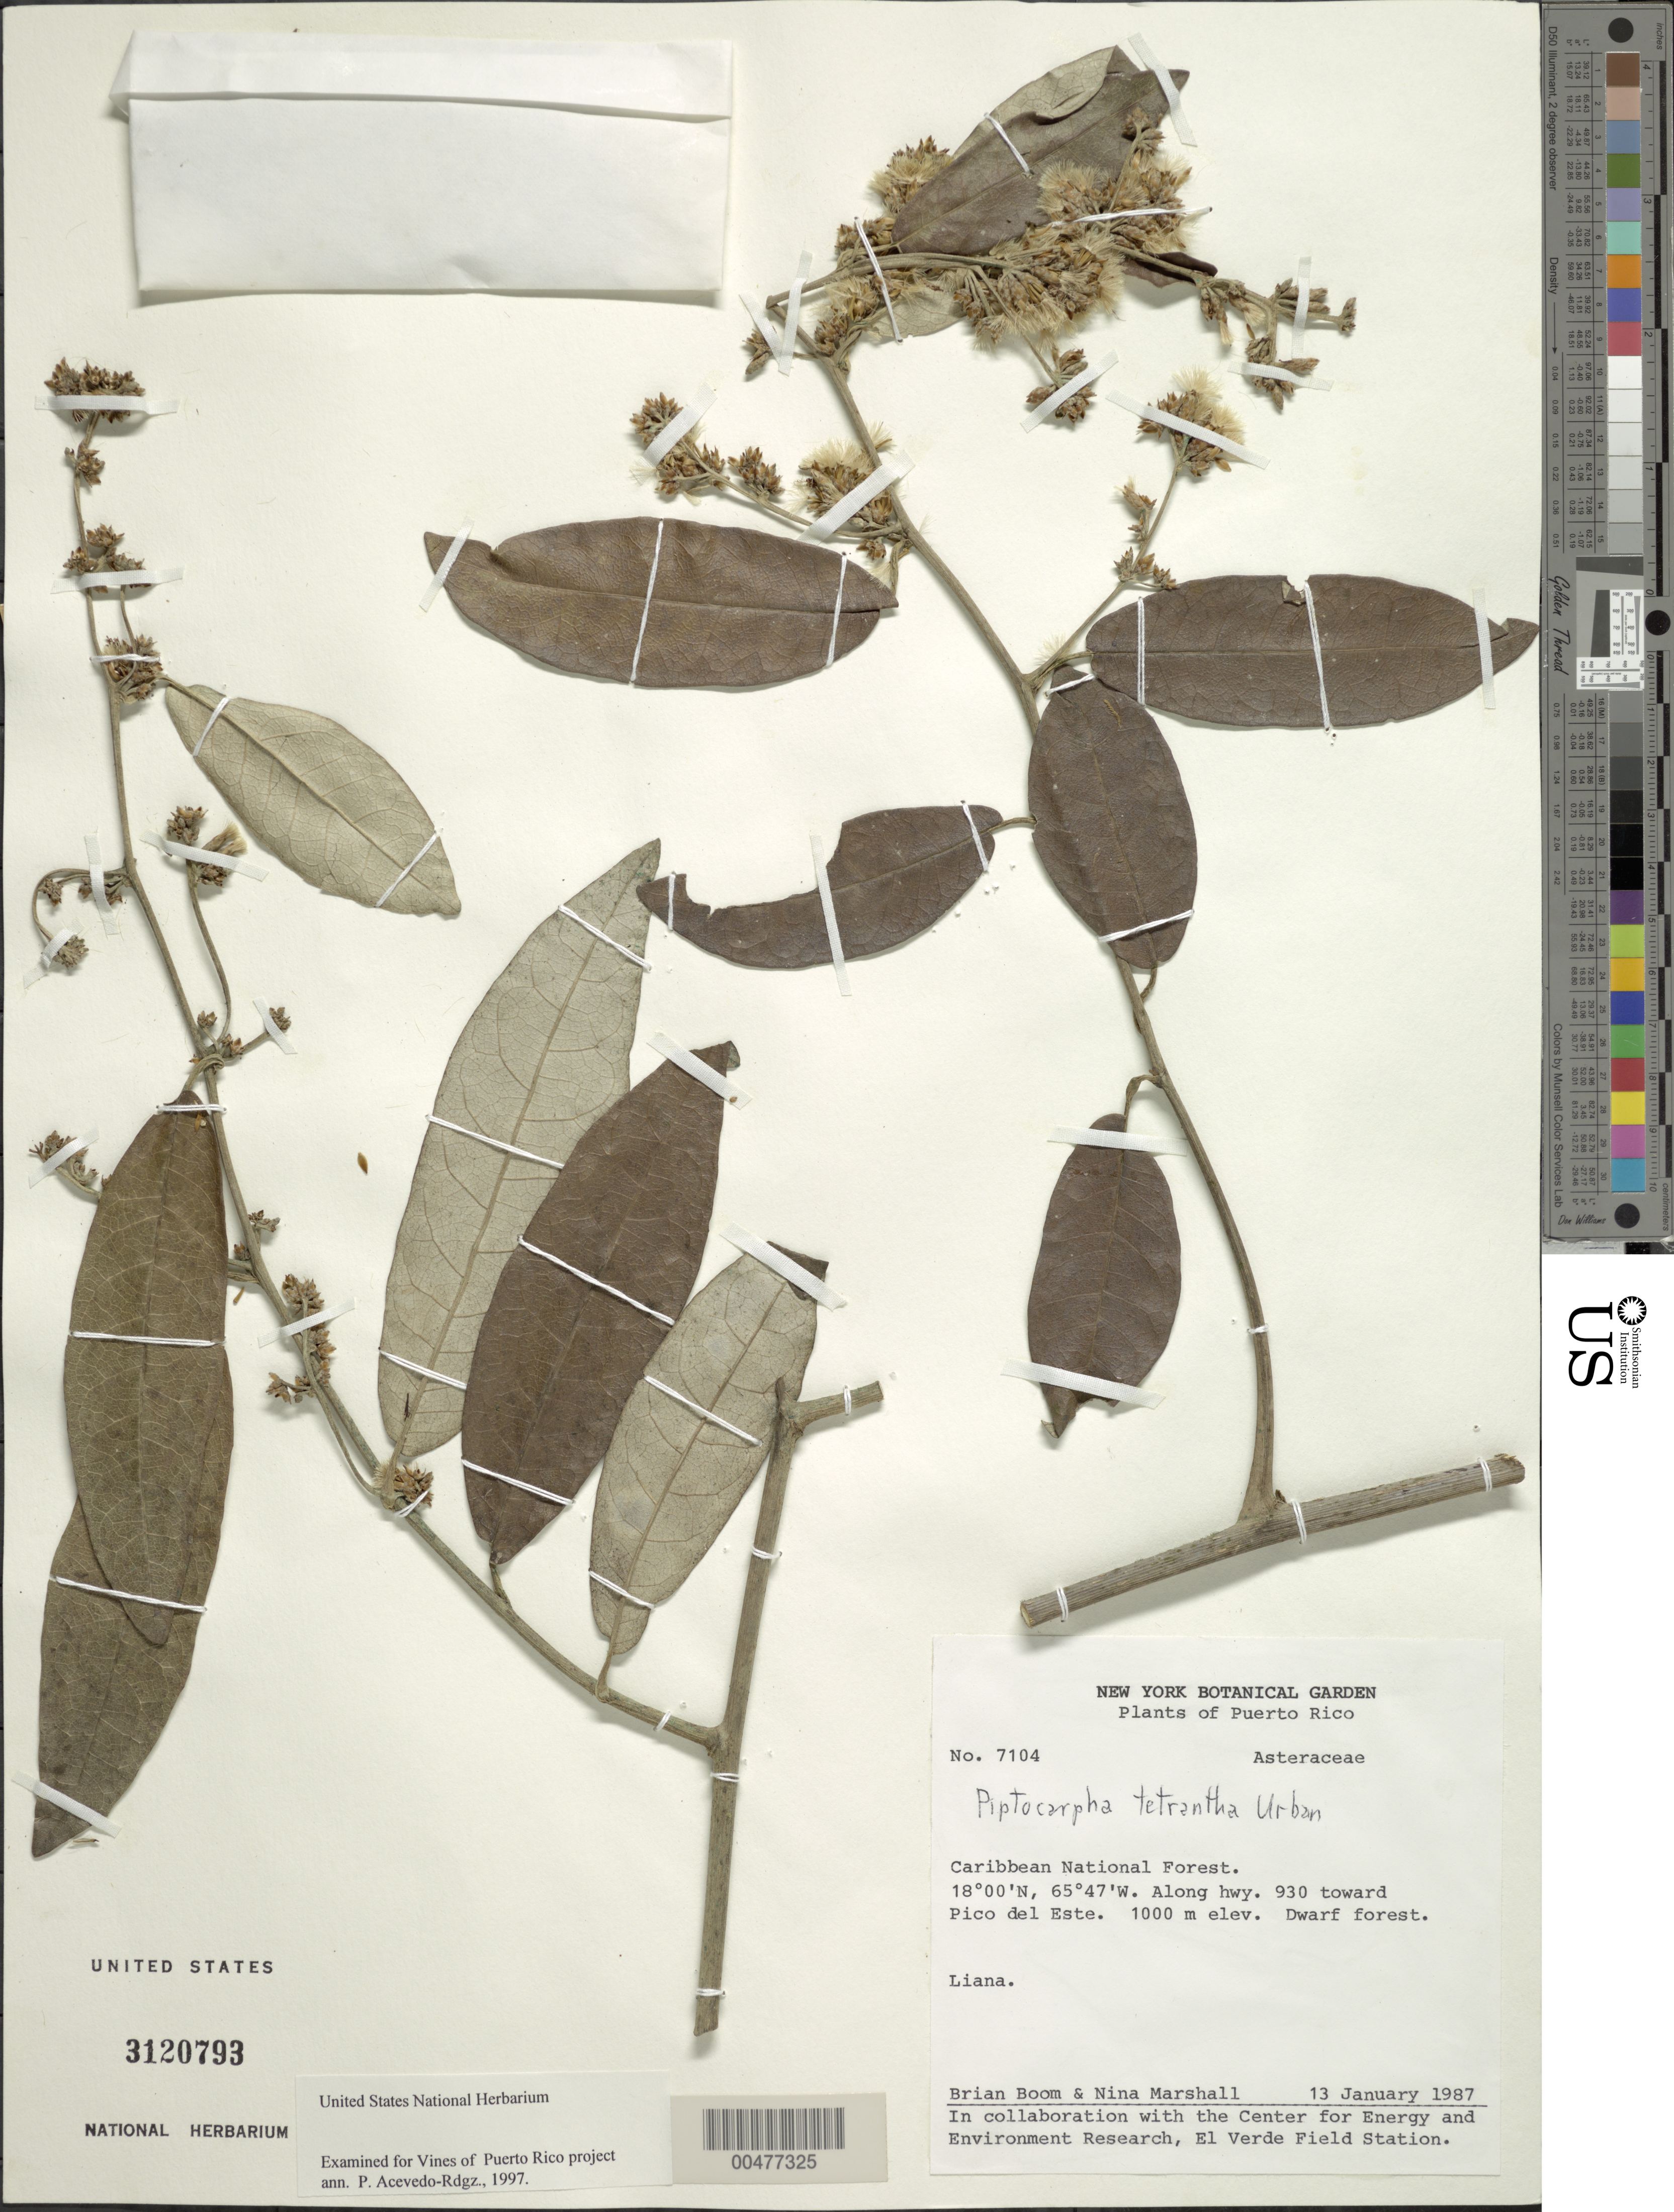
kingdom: Plantae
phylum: Tracheophyta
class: Magnoliopsida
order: Asterales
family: Asteraceae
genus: Piptocarpha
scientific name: Piptocarpha tetrantha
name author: Urb.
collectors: B. M. Boom & -. Marshall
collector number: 7104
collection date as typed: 13 Jan 1987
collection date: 1987-01-13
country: Puerto Rico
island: Greater Antilles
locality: Luquillo; along road 930 toward Pico del Este. Luquillo Mountains; dwarf forest.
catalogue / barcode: US 3120793